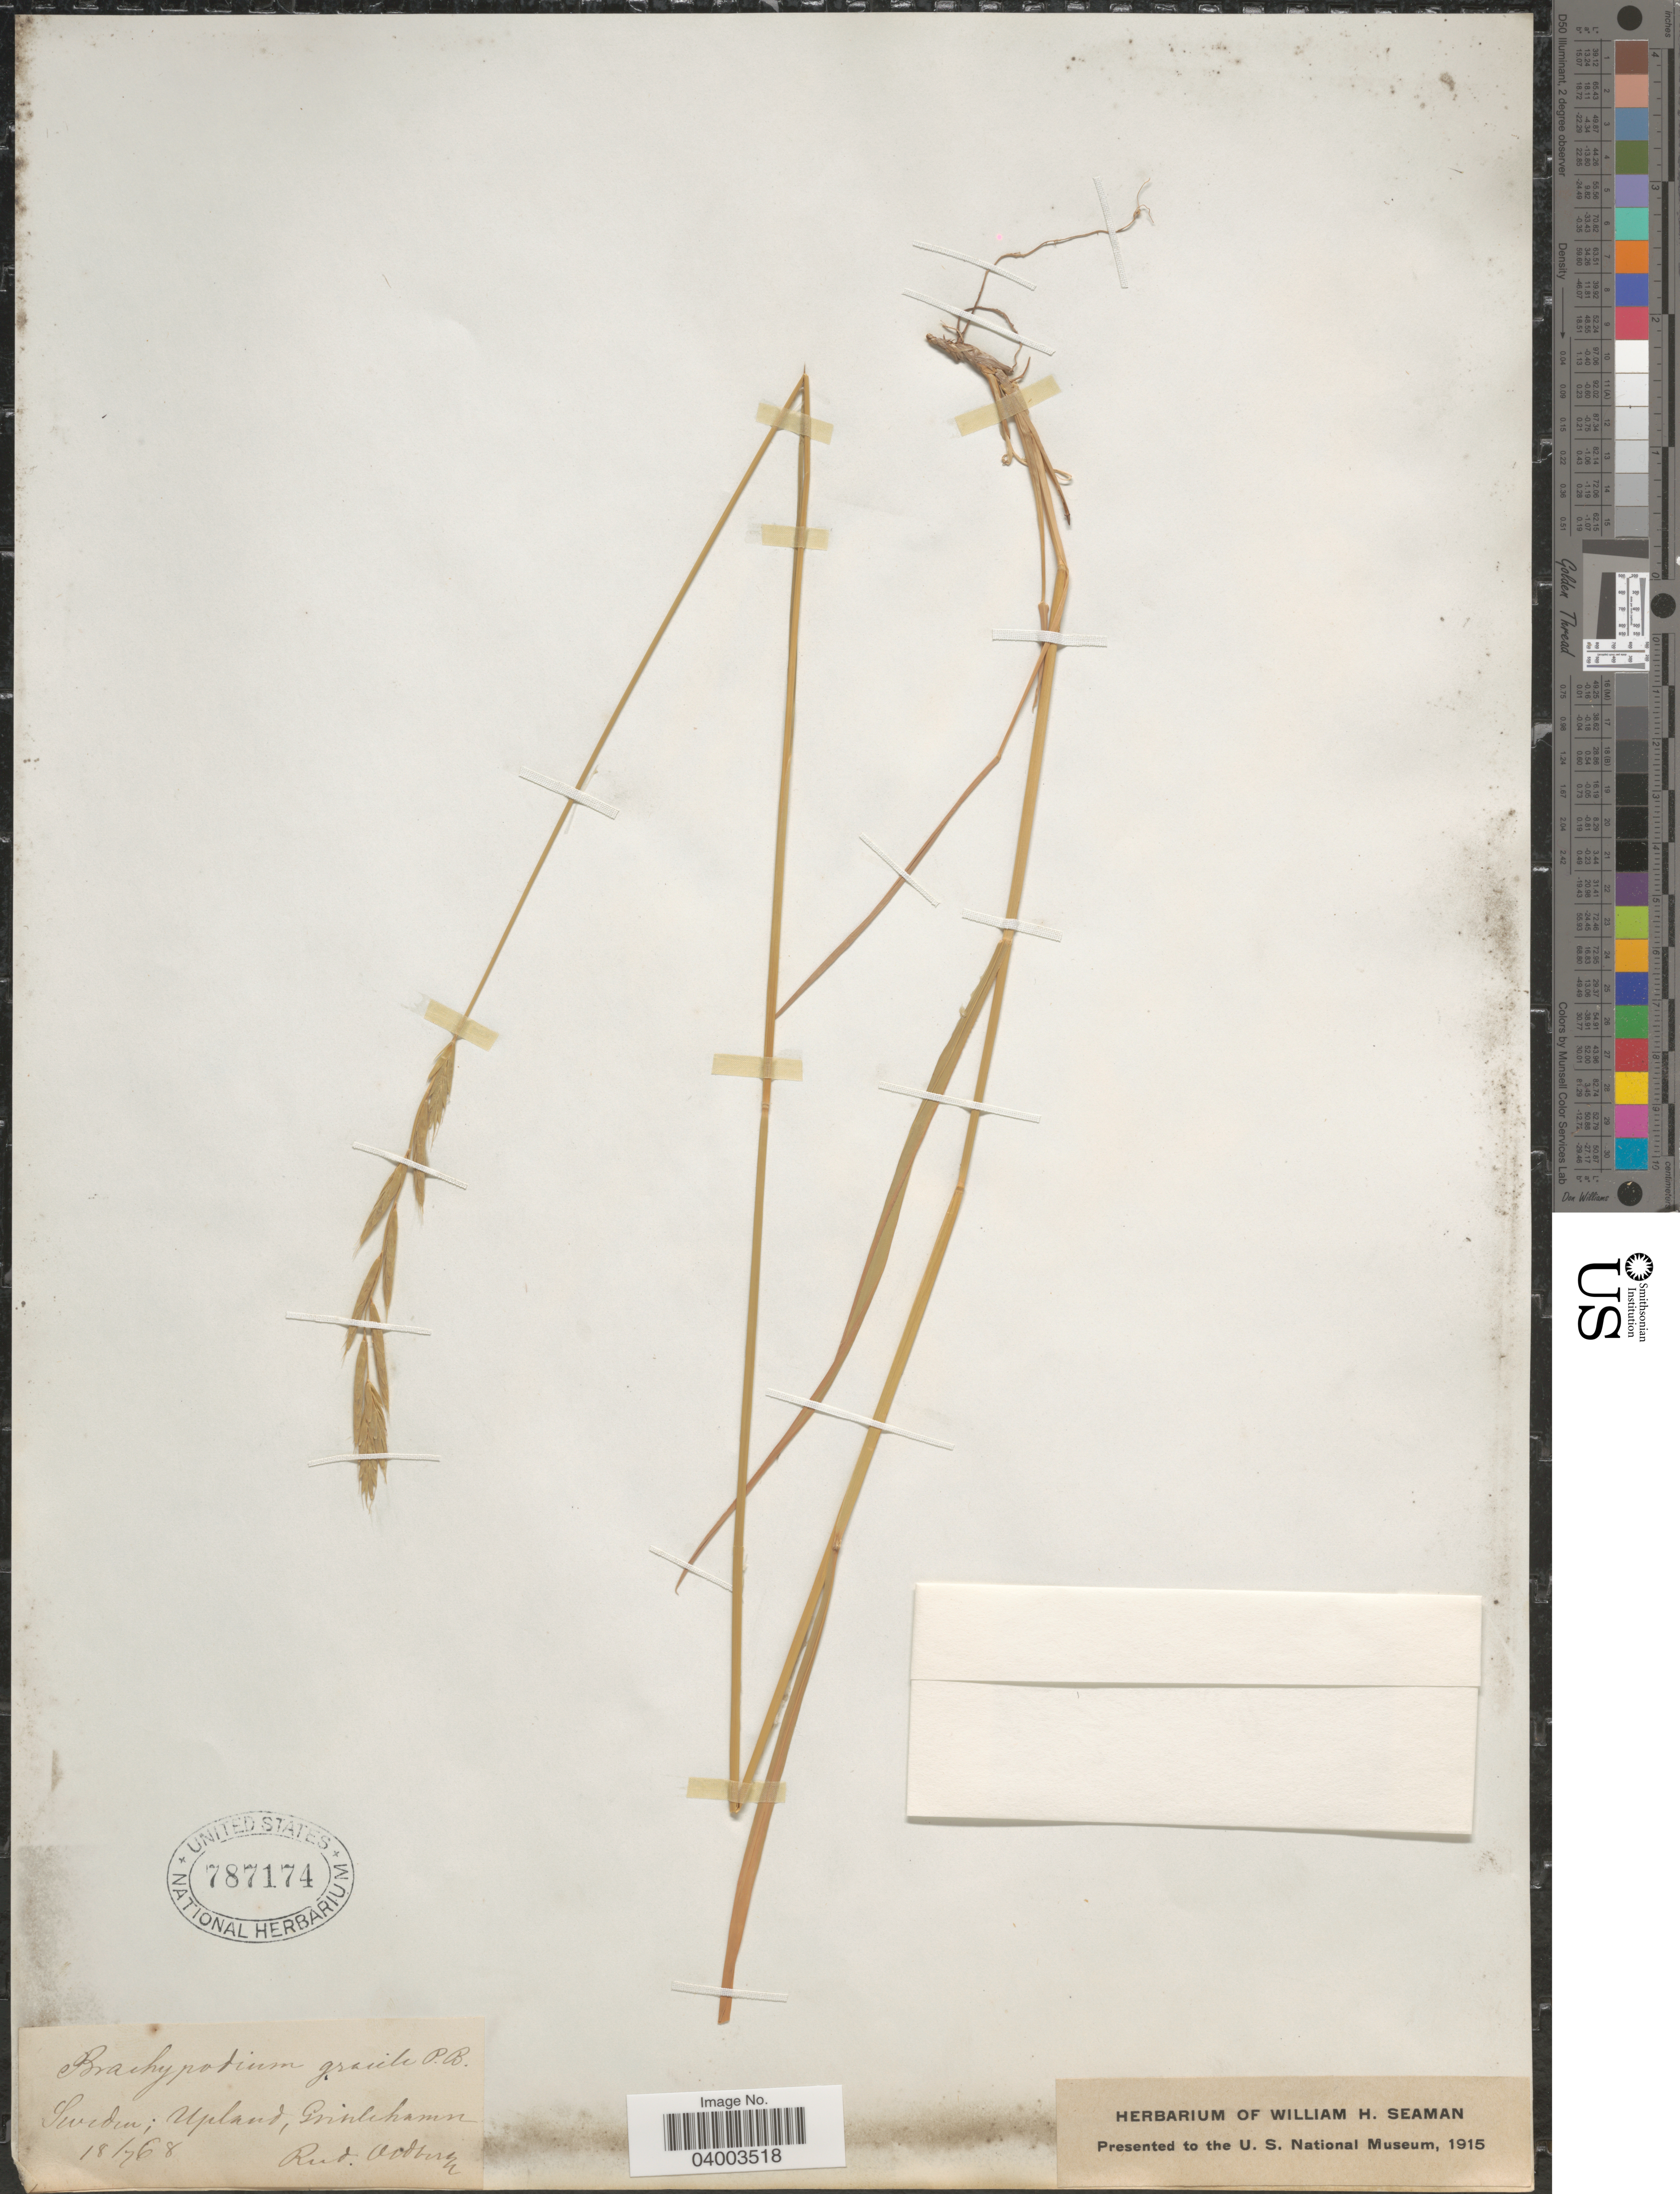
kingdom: Plantae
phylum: Tracheophyta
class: Liliopsida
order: Poales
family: Poaceae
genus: Brachypodium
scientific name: Brachypodium pinnatum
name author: (L.) P. Beauv.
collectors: R. Oldberg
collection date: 1868-07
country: Sweden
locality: Upland, Grisslehamn.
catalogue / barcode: US 787174